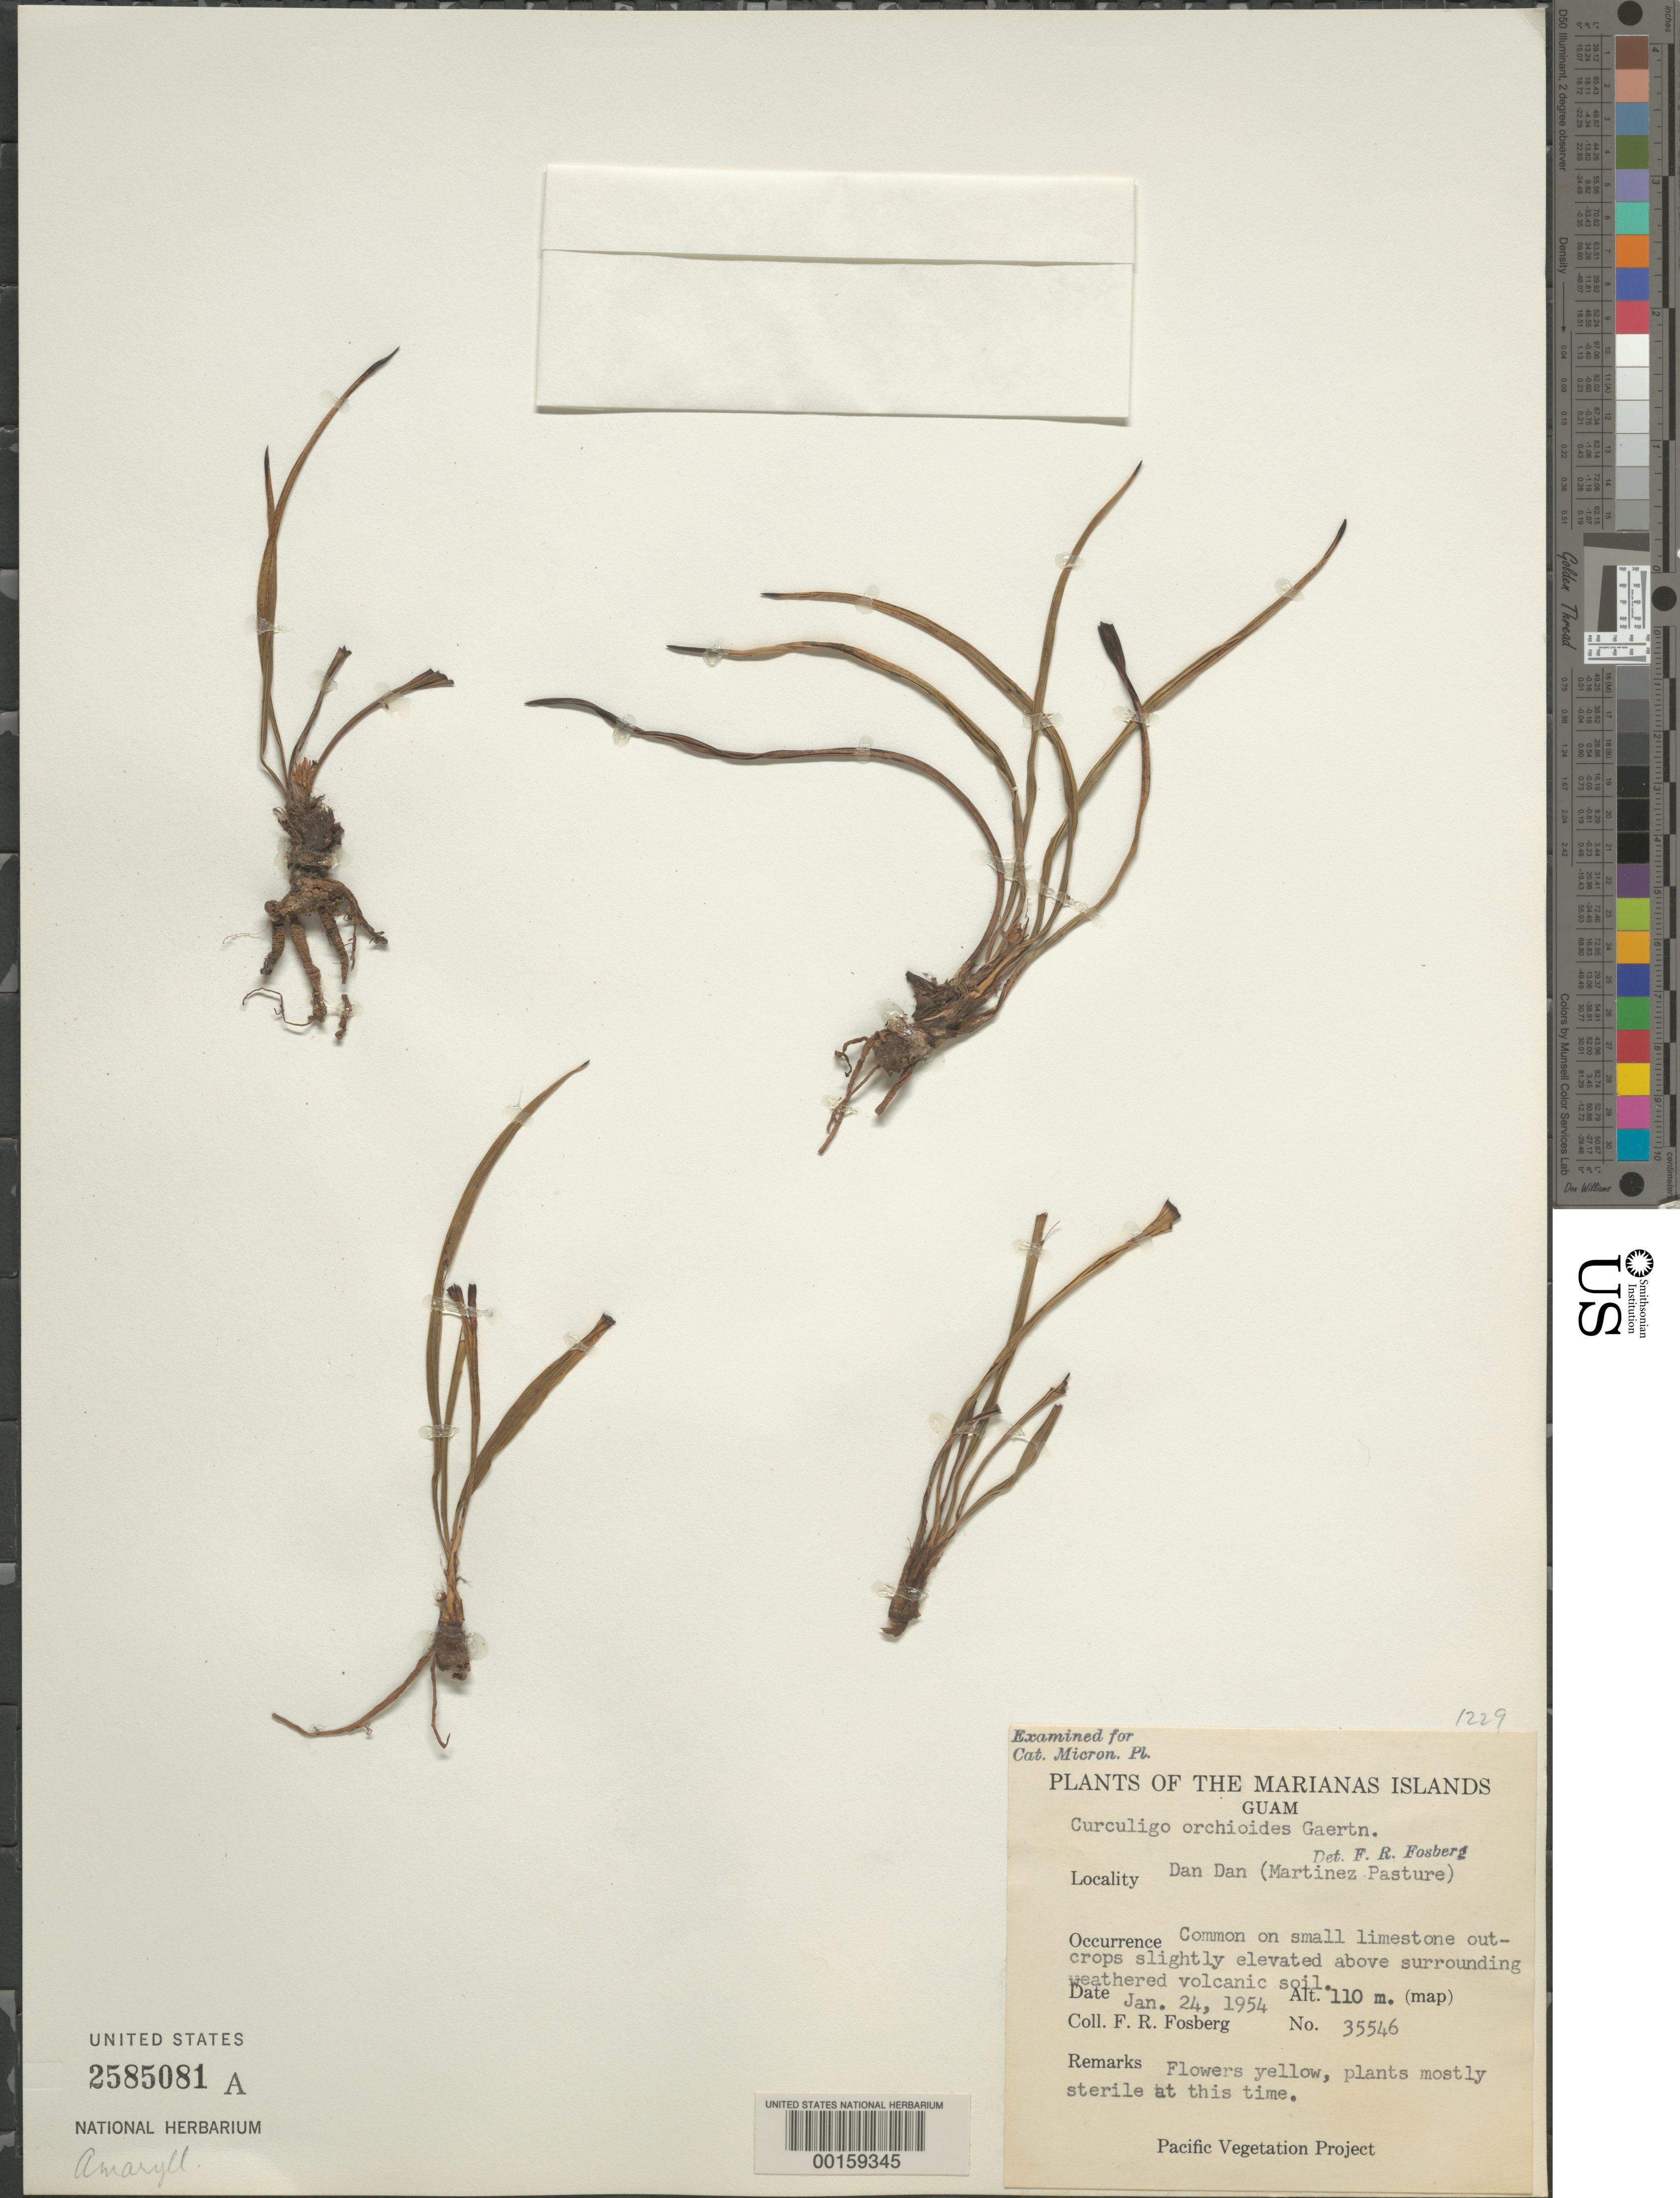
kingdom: Plantae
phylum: Tracheophyta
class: Liliopsida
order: Asparagales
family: Hypoxidaceae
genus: Curculigo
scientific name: Curculigo orchioides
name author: Gaertn.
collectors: F. R. Fosberg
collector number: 35546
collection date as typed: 24 Jan 1954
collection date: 1954-01-24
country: Guam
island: Guam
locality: Dan dan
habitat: Small limestone outcrops above surrounding weathered volcanic soil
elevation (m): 110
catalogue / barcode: US 2585081A